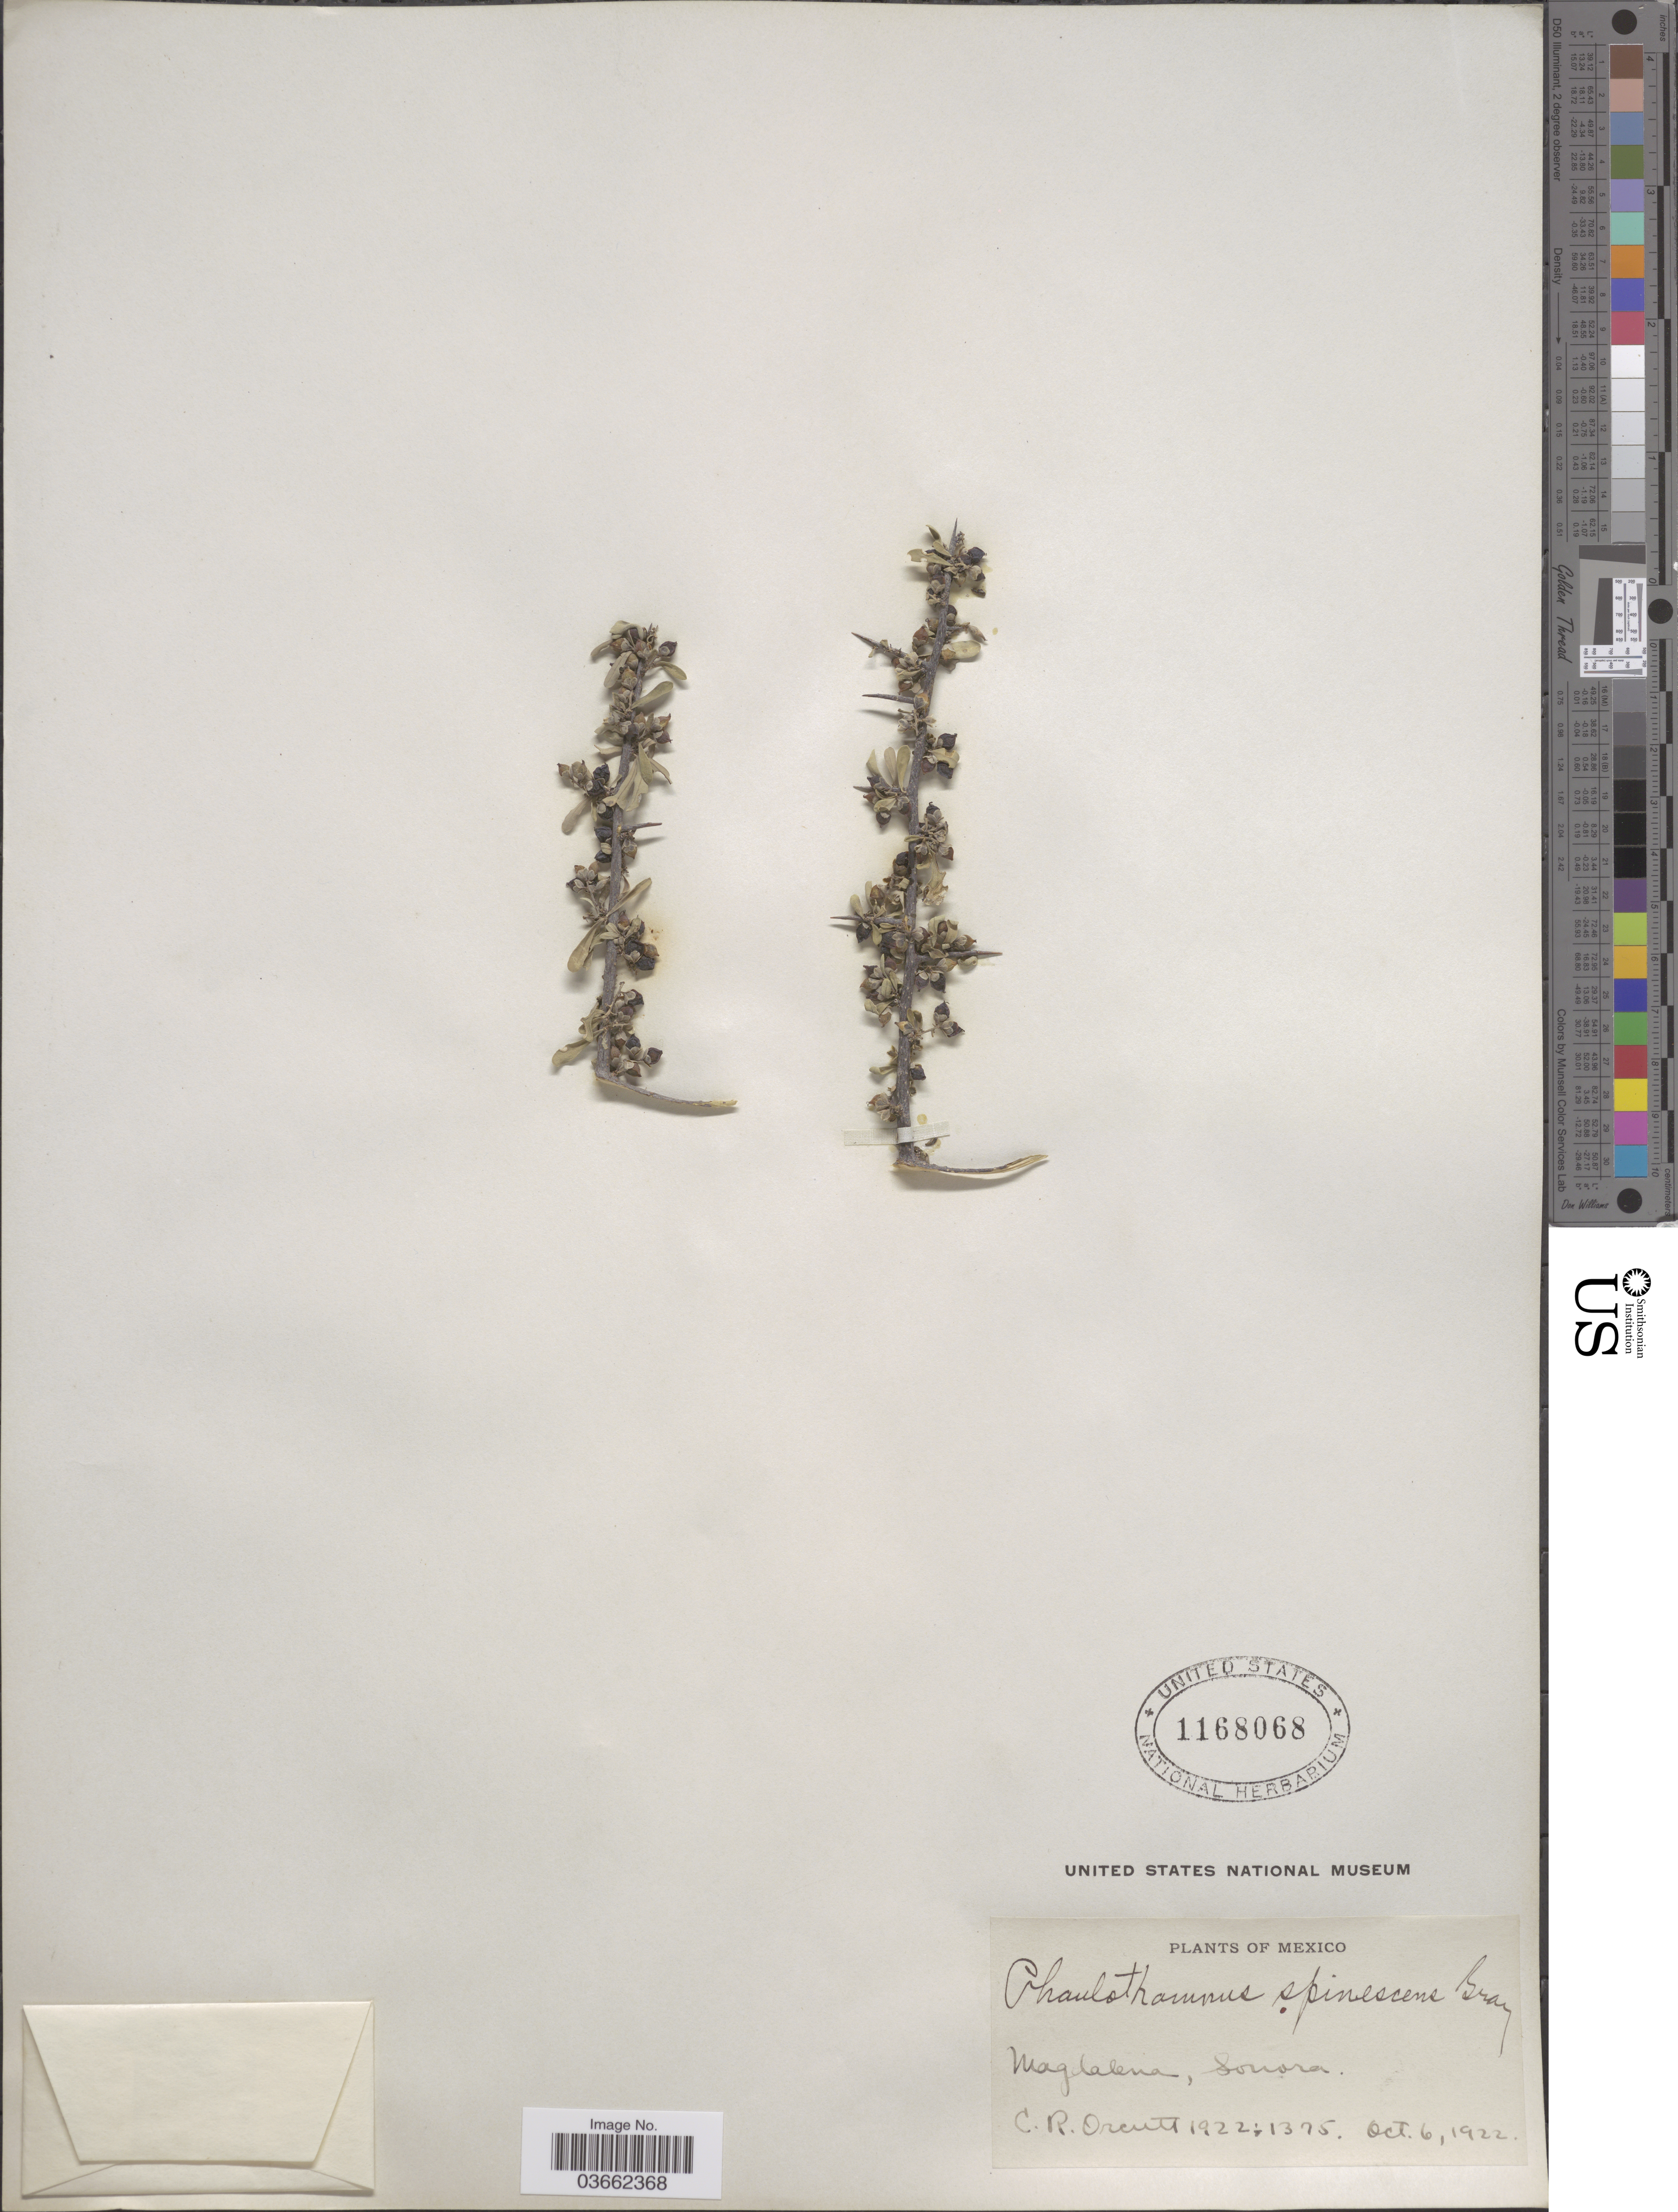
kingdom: Plantae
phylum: Tracheophyta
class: Magnoliopsida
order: Caryophyllales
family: Achatocarpaceae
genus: Phaulothamnus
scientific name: Phaulothamnus spinescens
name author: A. Gray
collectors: C. R. Orcutt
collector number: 1922-1375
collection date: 1922-10-06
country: Mexico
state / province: Sonora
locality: Magdalena.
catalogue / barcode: US 1168068